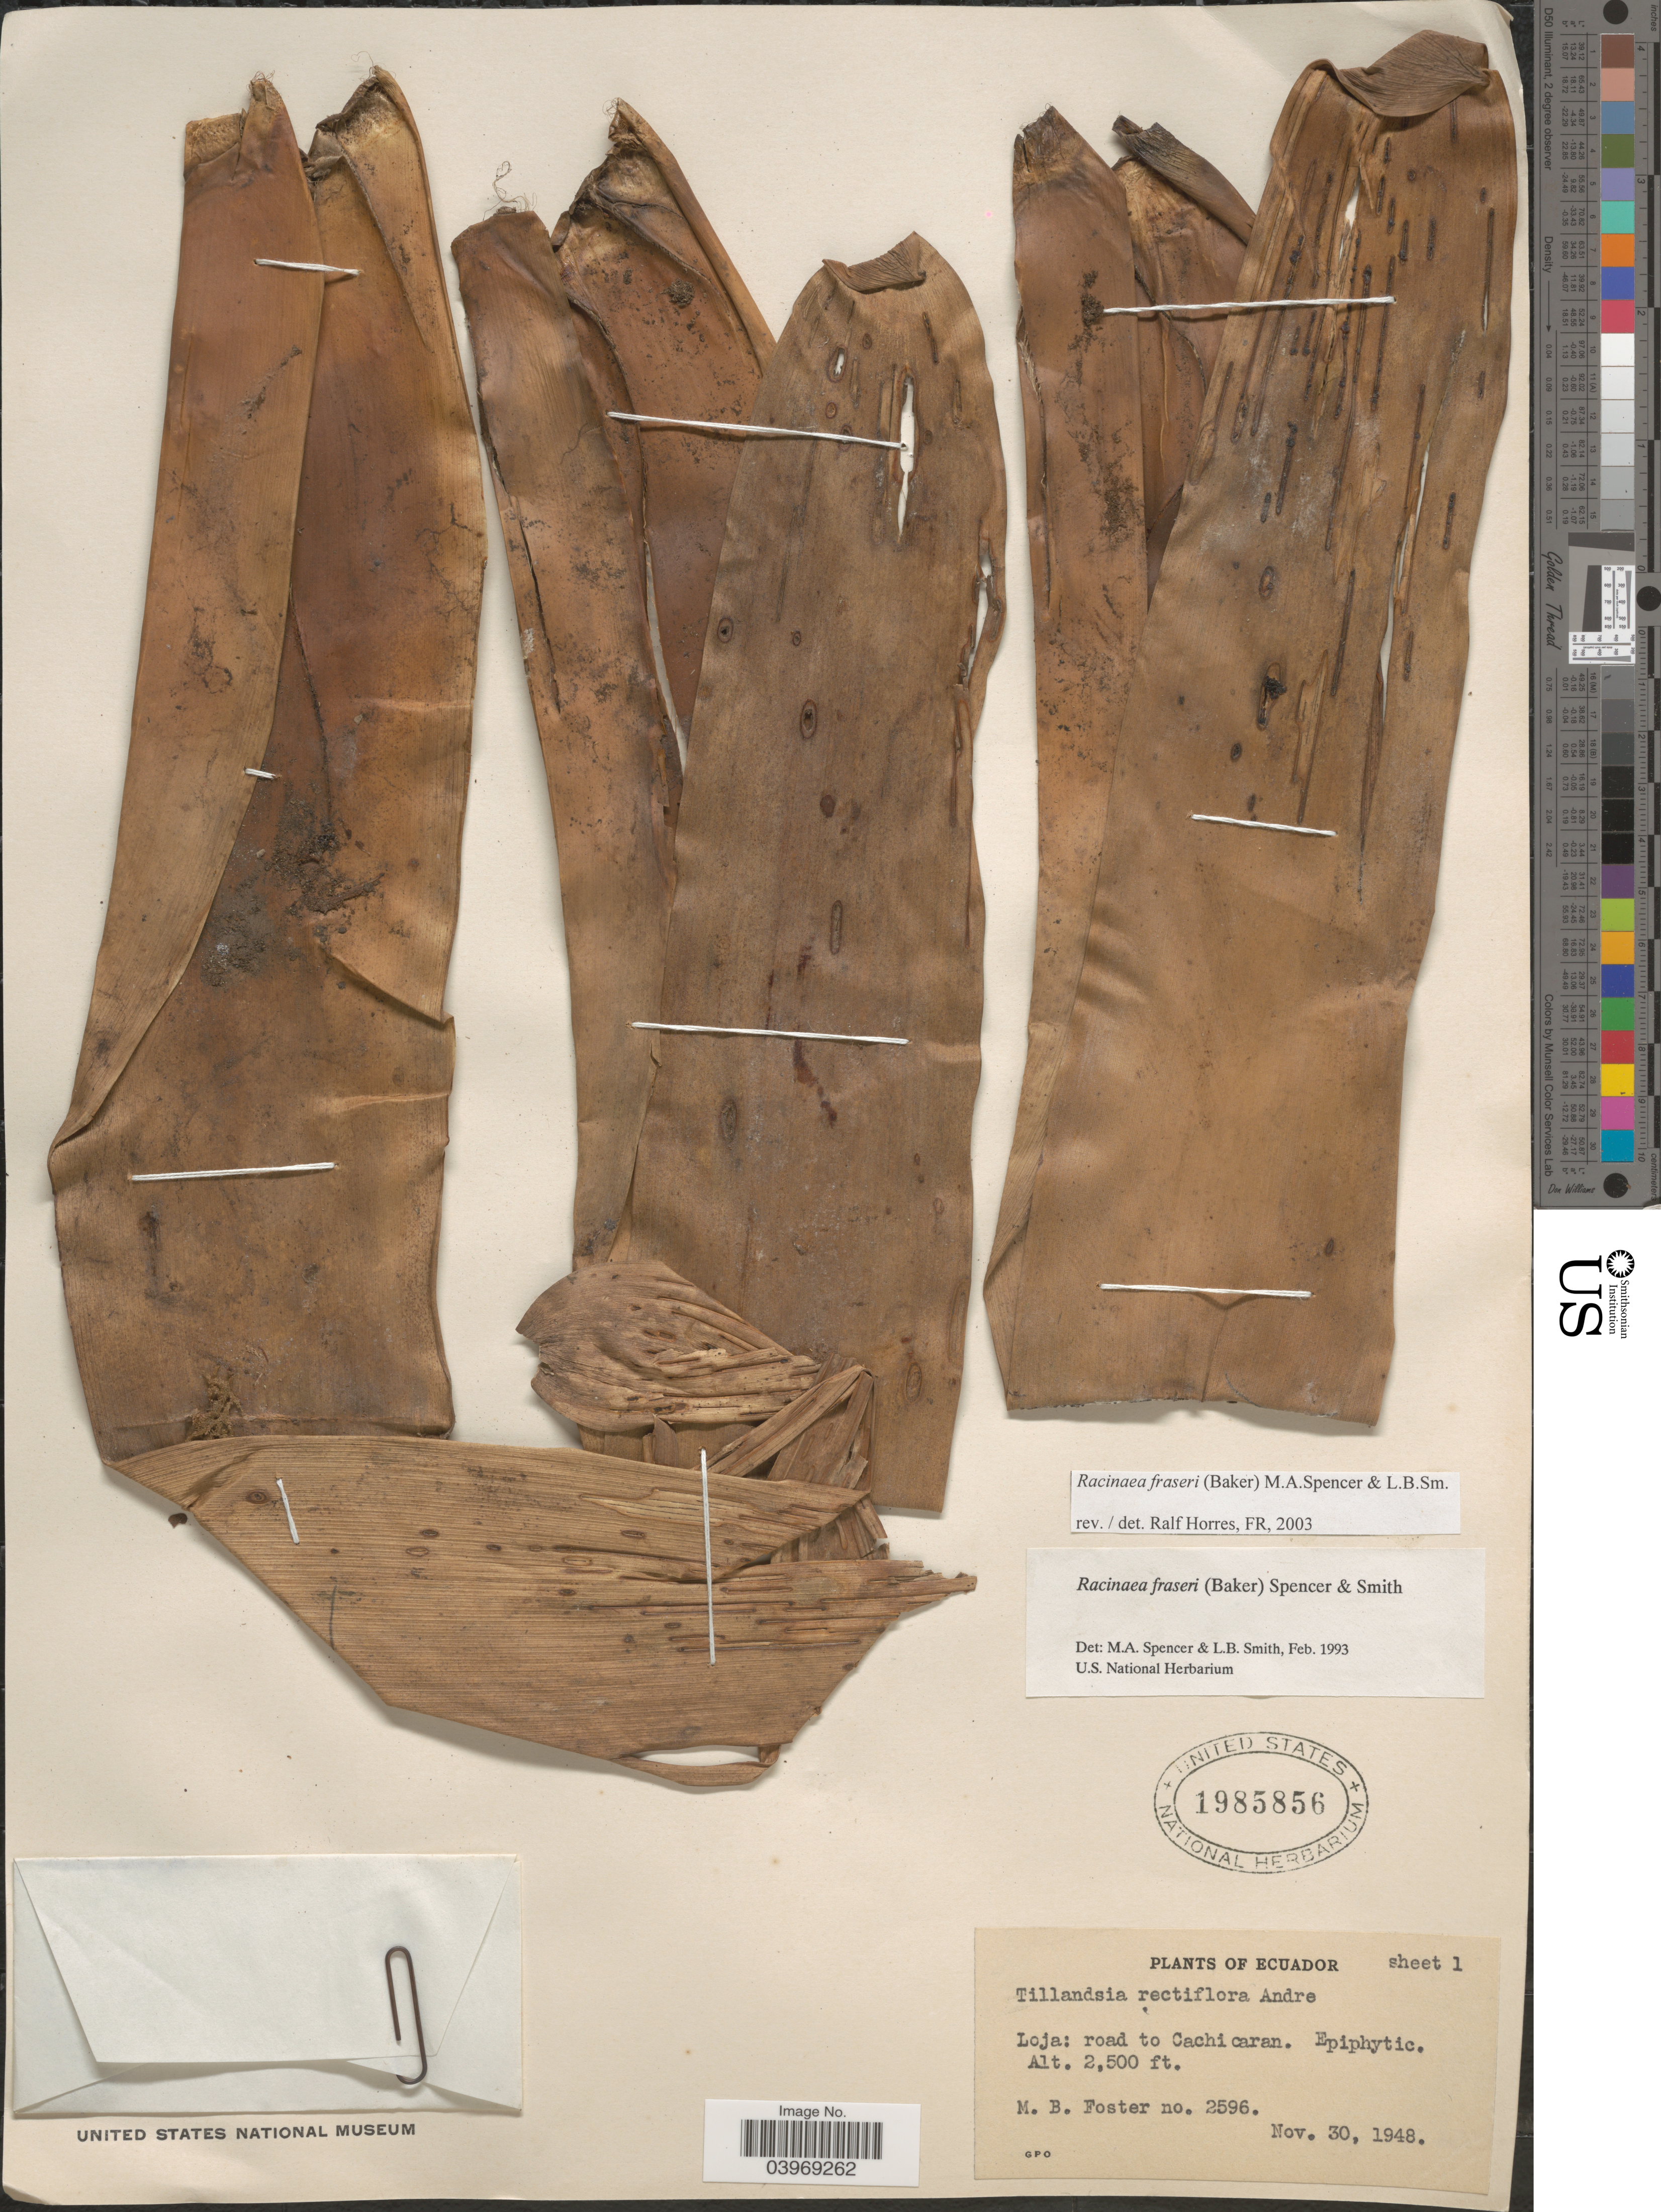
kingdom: Plantae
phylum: Tracheophyta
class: Liliopsida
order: Poales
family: Bromeliaceae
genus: Racinaea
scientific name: Racinaea fraseri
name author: (Baker) M.A. Spencer & L.B. Sm.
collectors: M. B. Foster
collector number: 2596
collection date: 1948-11-30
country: Ecuador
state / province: Loja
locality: Road to Cachicaran.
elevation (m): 762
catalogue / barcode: US 1985856